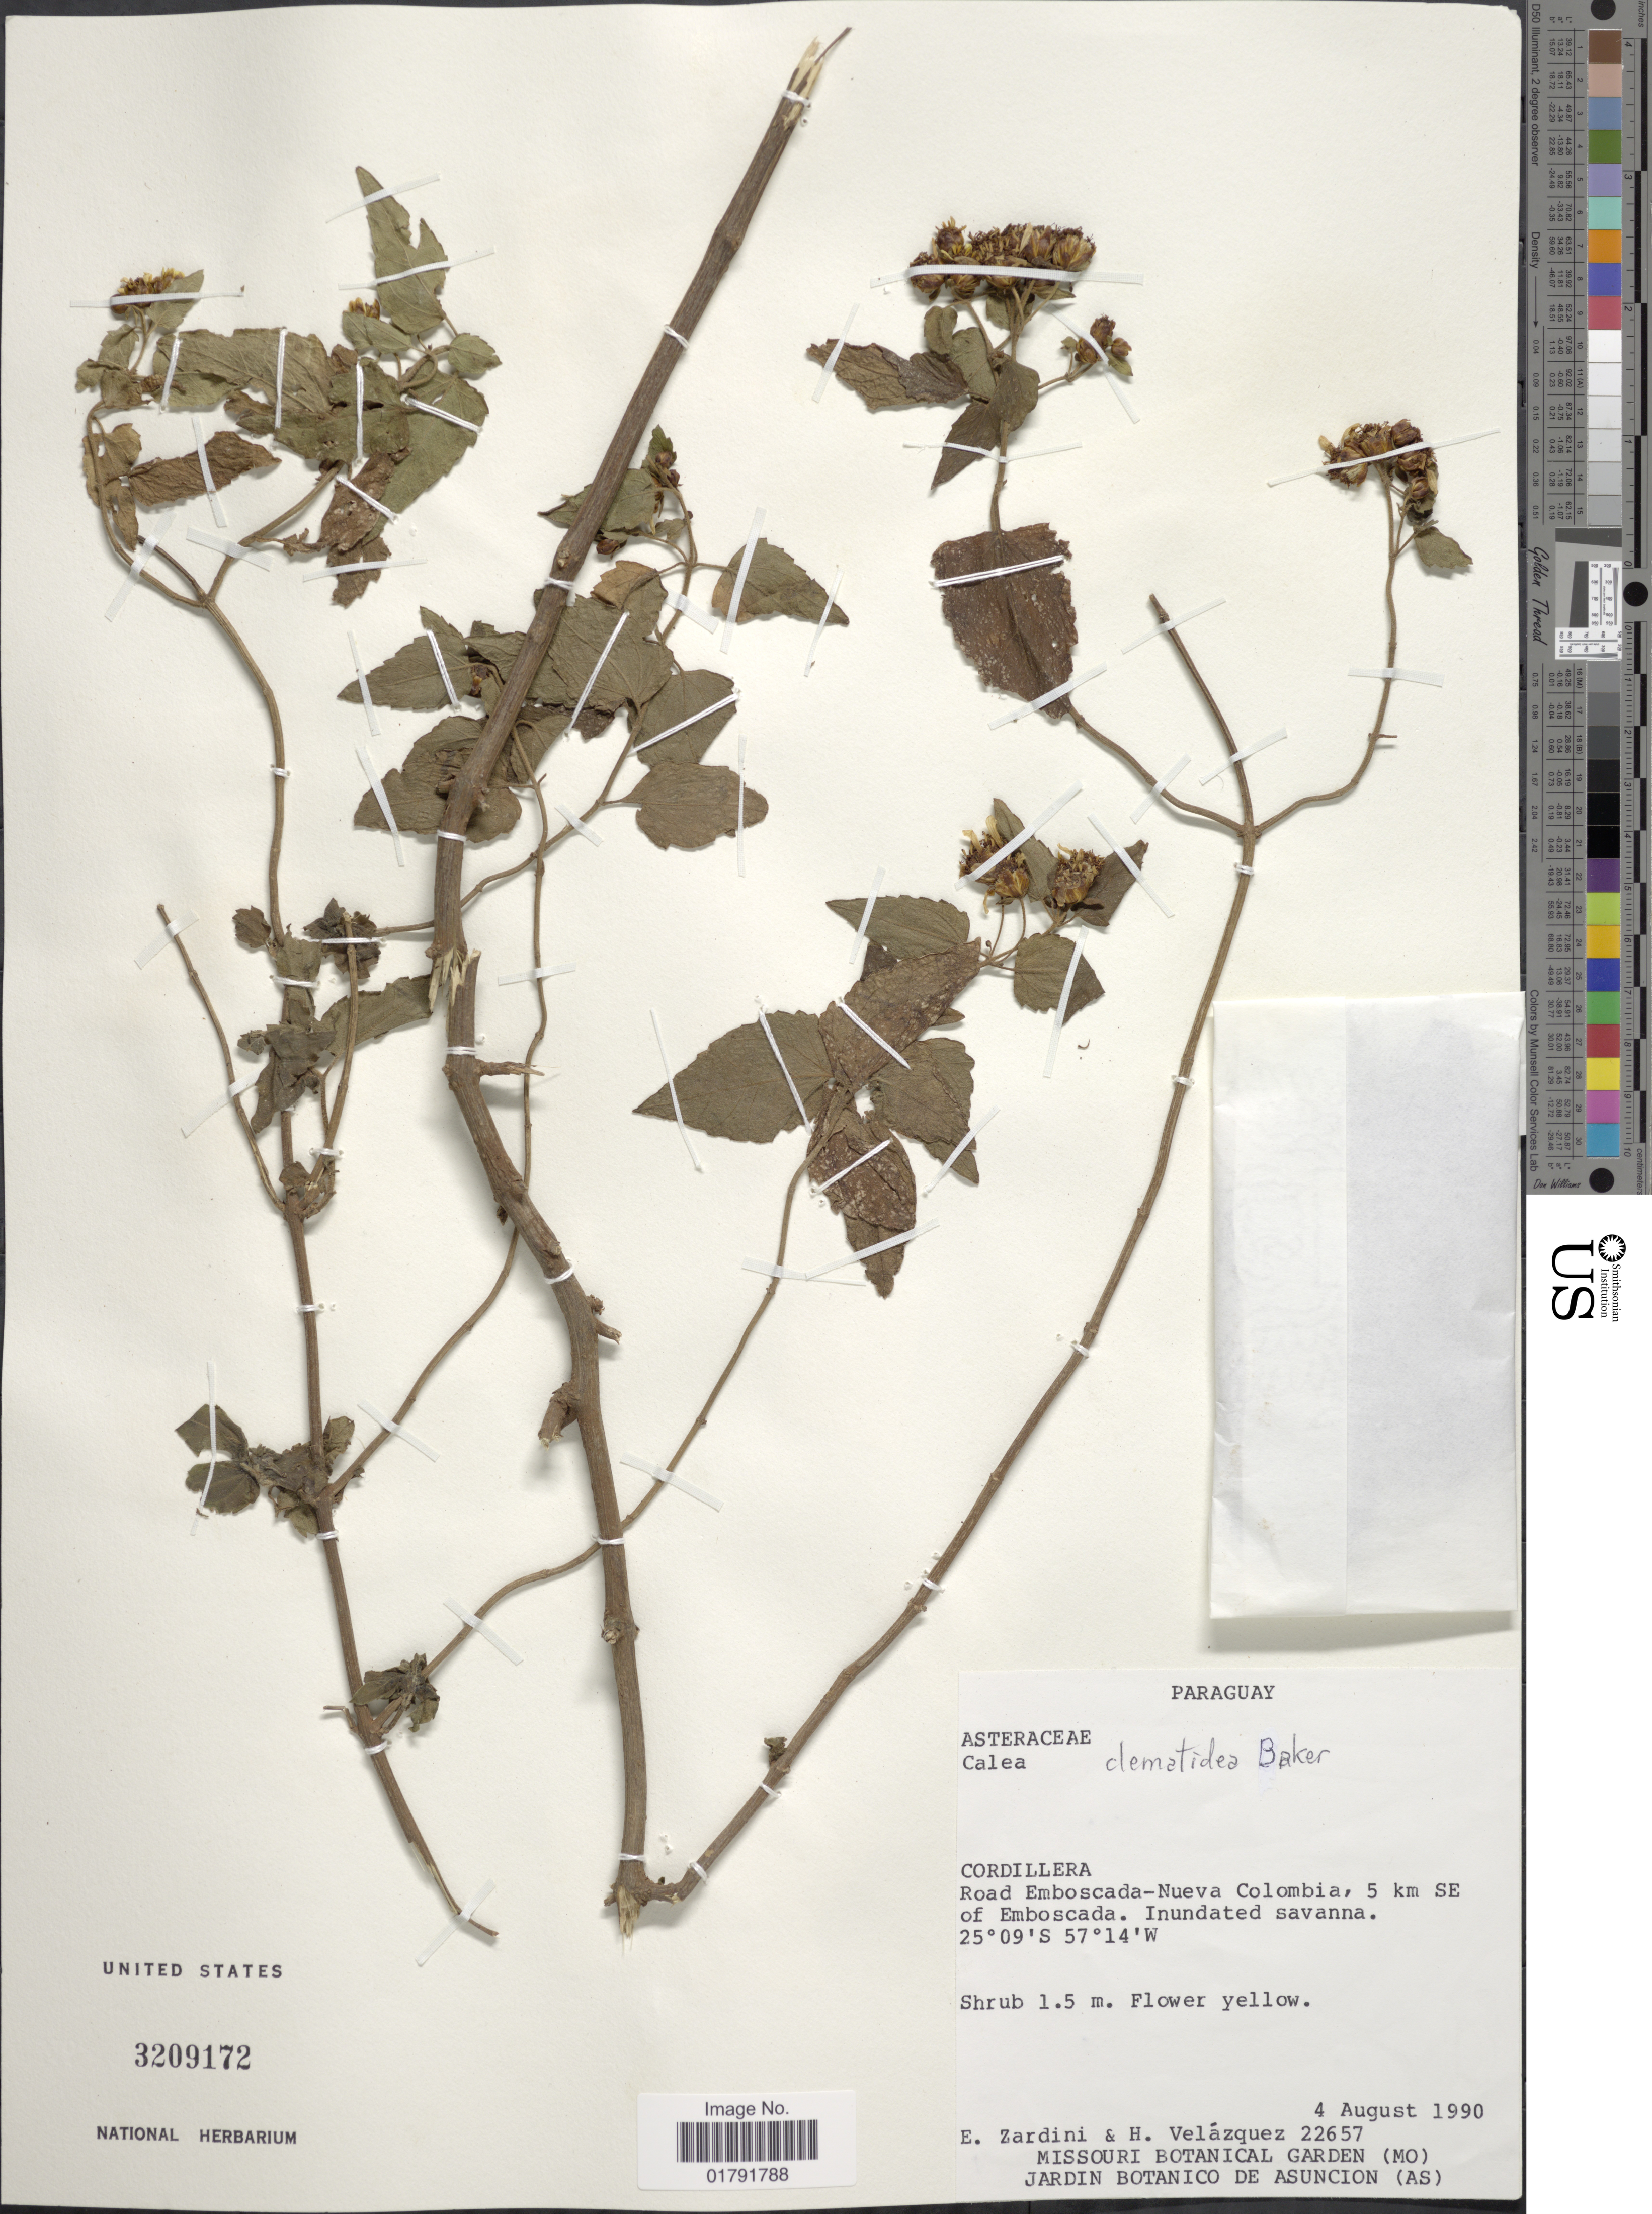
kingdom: Plantae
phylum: Tracheophyta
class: Magnoliopsida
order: Asterales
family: Asteraceae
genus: Calea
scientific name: Calea clematidea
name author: Baker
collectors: E. M. Zardini & H. Velázquez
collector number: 22657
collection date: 1990-08-04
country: Paraguay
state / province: Cordillera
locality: Road Emboscada-Nueva Colombia, 5 km SE of Emboscada, Inundated savanna.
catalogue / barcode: US 3209172